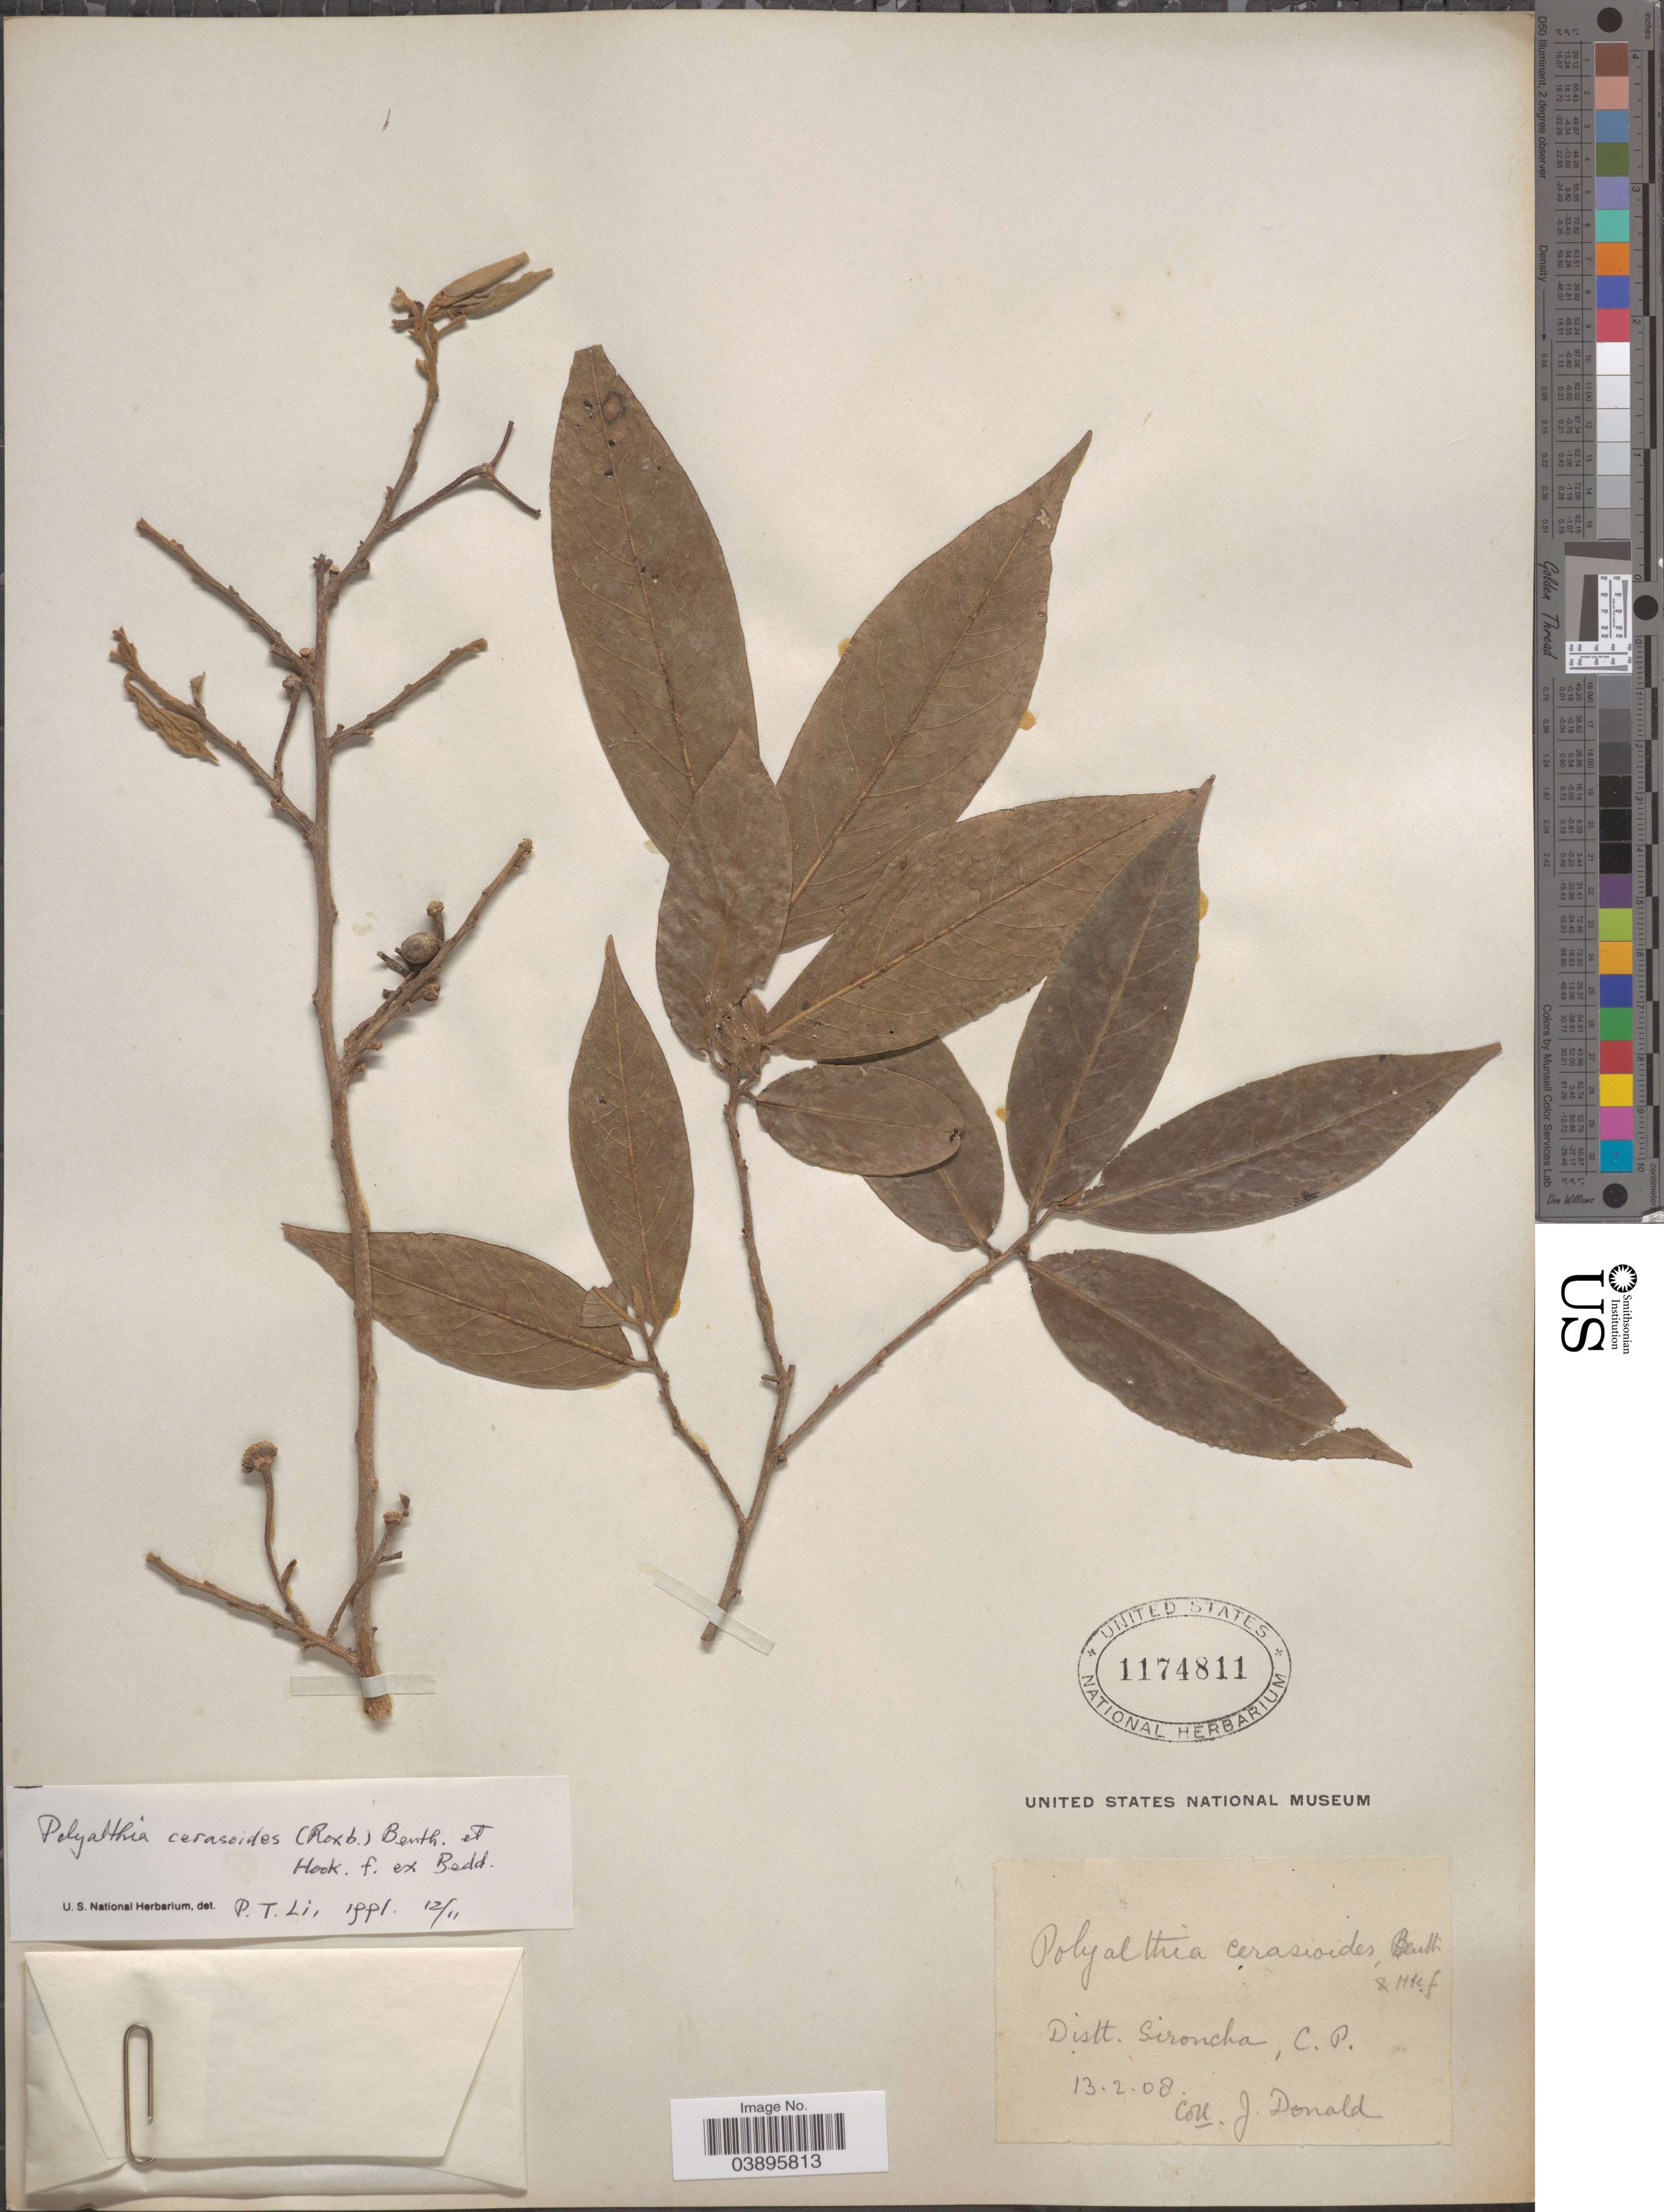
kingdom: Plantae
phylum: Tracheophyta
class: Magnoliopsida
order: Magnoliales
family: Annonaceae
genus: Polyalthia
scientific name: Polyalthia cerasoides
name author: (Roxb.) Benth. et al.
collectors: J. D. Donald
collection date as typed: Transcribed d/m/y: 13/2/8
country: India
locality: Distt. Sironcha, C.P.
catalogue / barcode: US 1174811